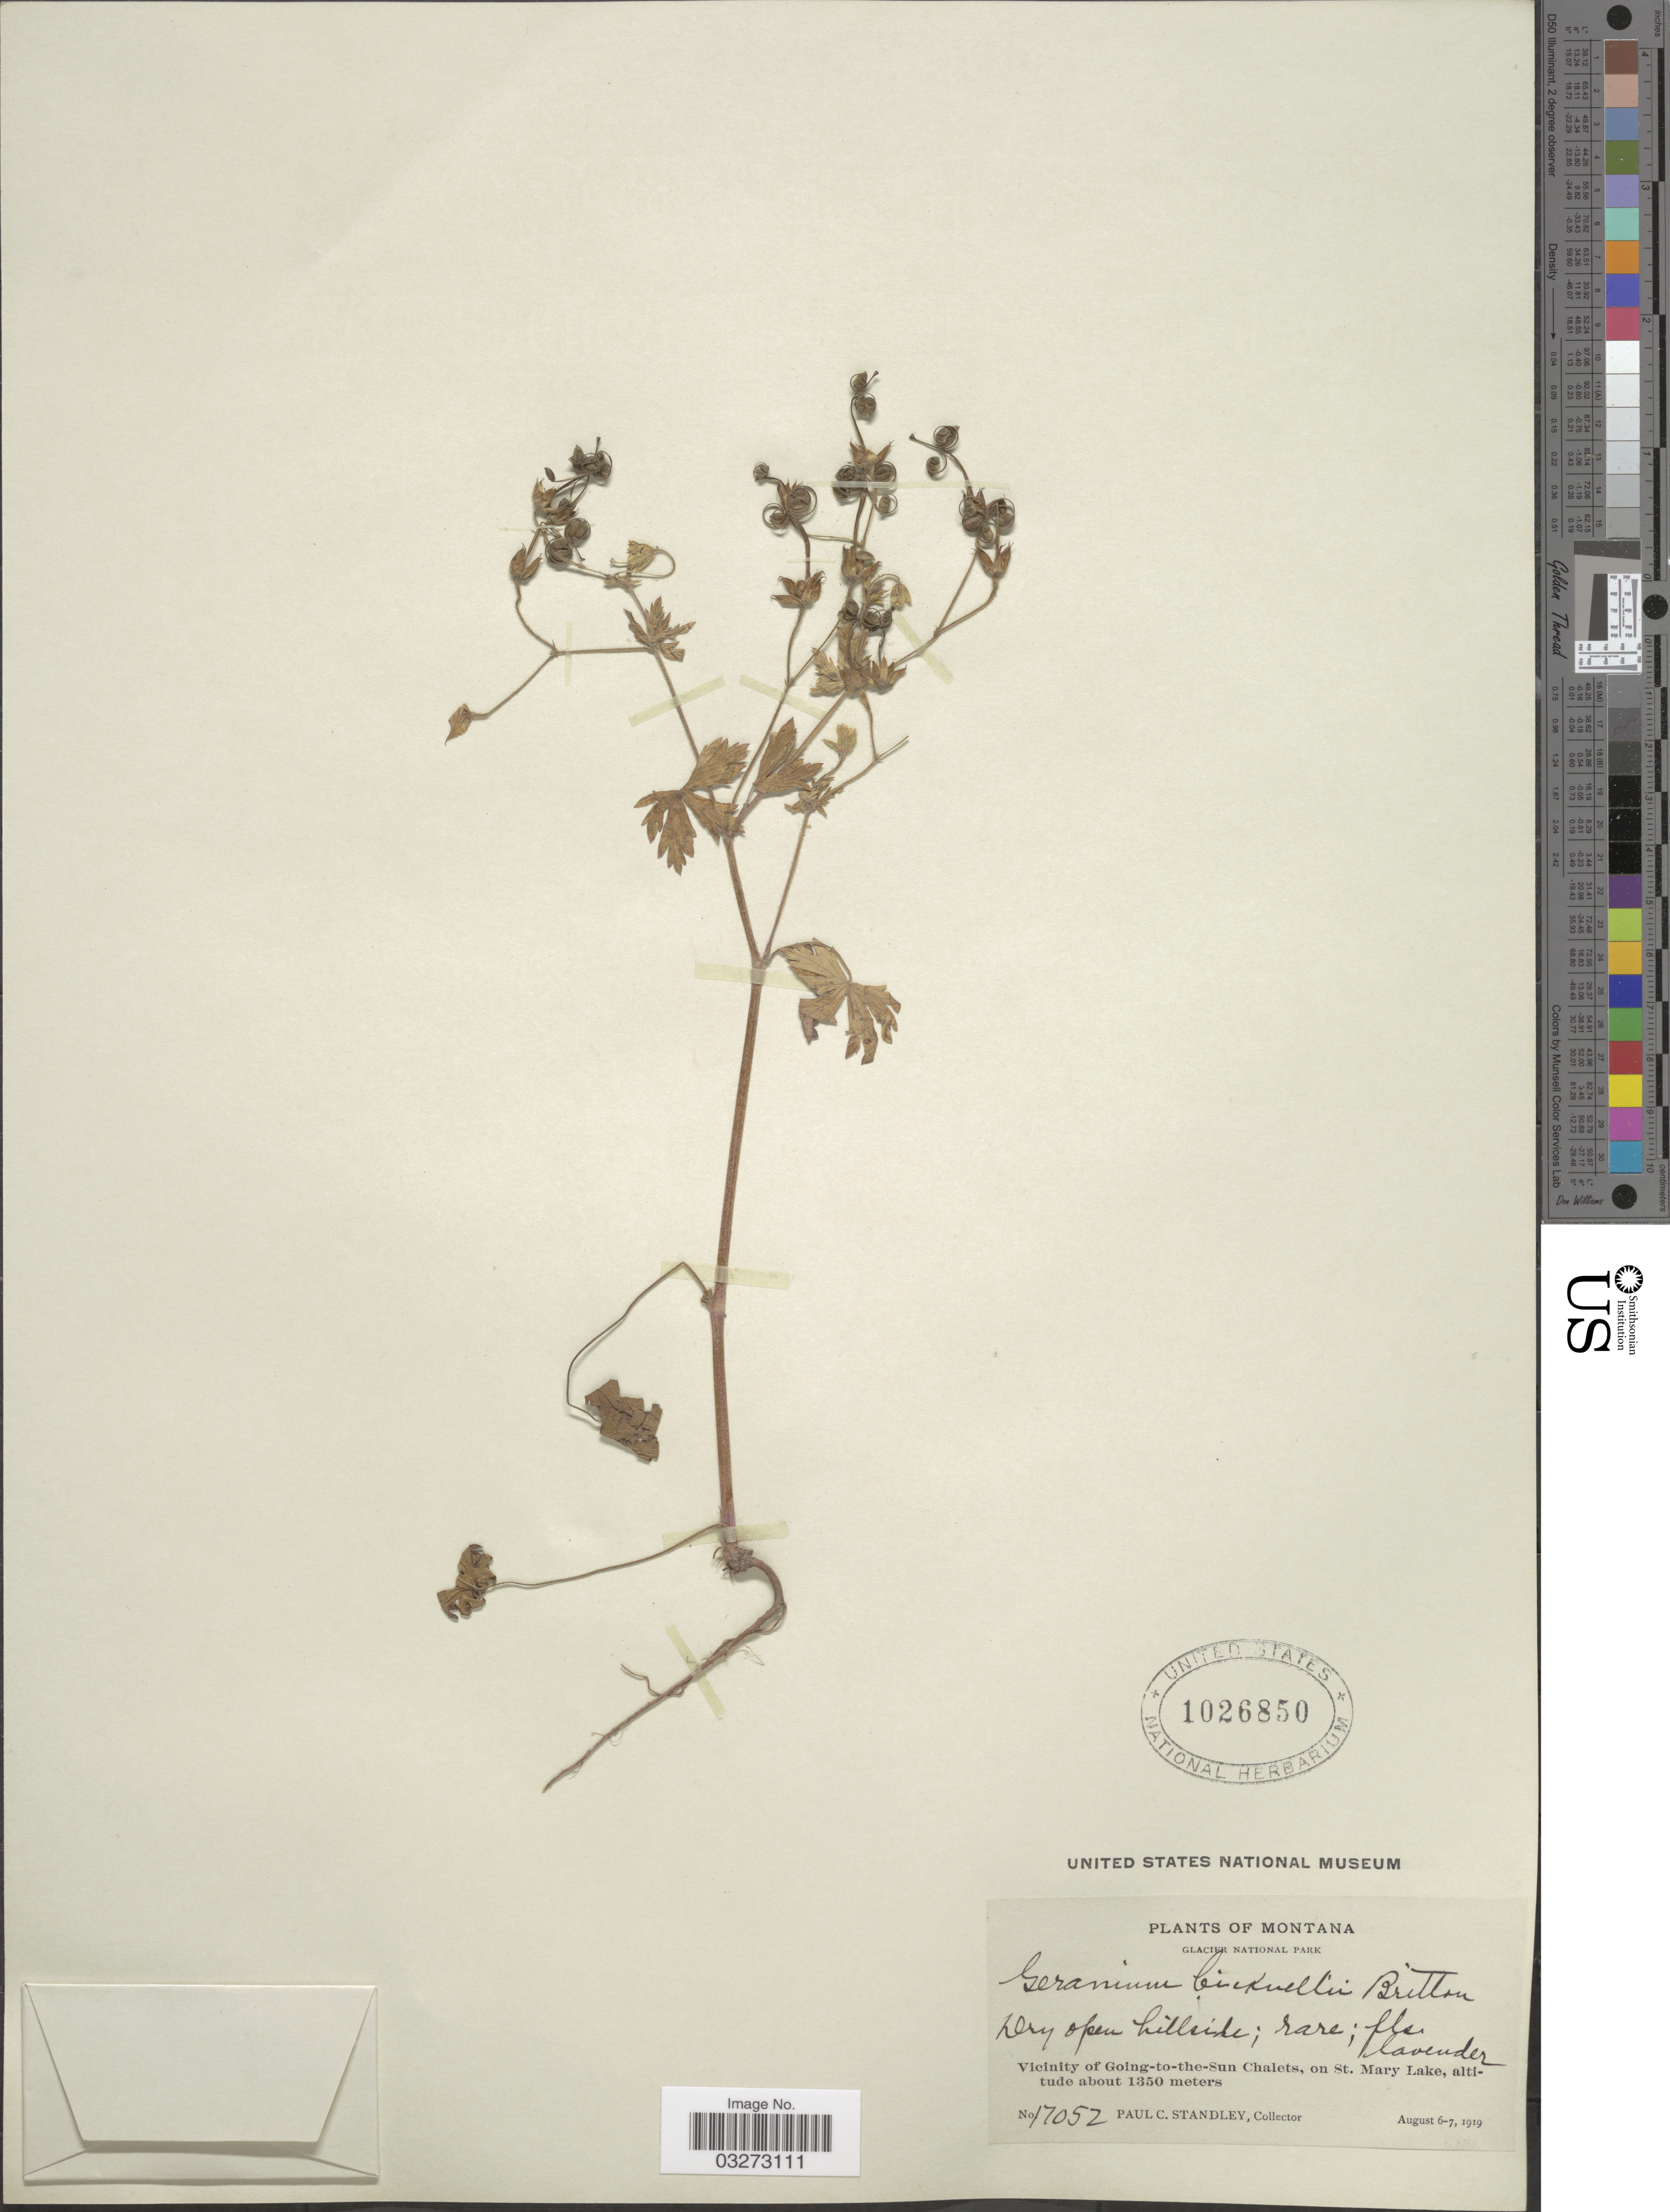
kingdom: Plantae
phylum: Tracheophyta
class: Magnoliopsida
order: Geraniales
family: Geraniaceae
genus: Geranium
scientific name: Geranium bicknellii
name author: Britton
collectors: P. C. Standley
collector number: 17052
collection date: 1919-08-06/1919-08-07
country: United States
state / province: Montana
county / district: Glacier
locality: Glacier National Park, Vicinity of Going-to-the-Sun Chalets, on St. Mary Lake.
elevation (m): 1350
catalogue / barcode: US 1026850